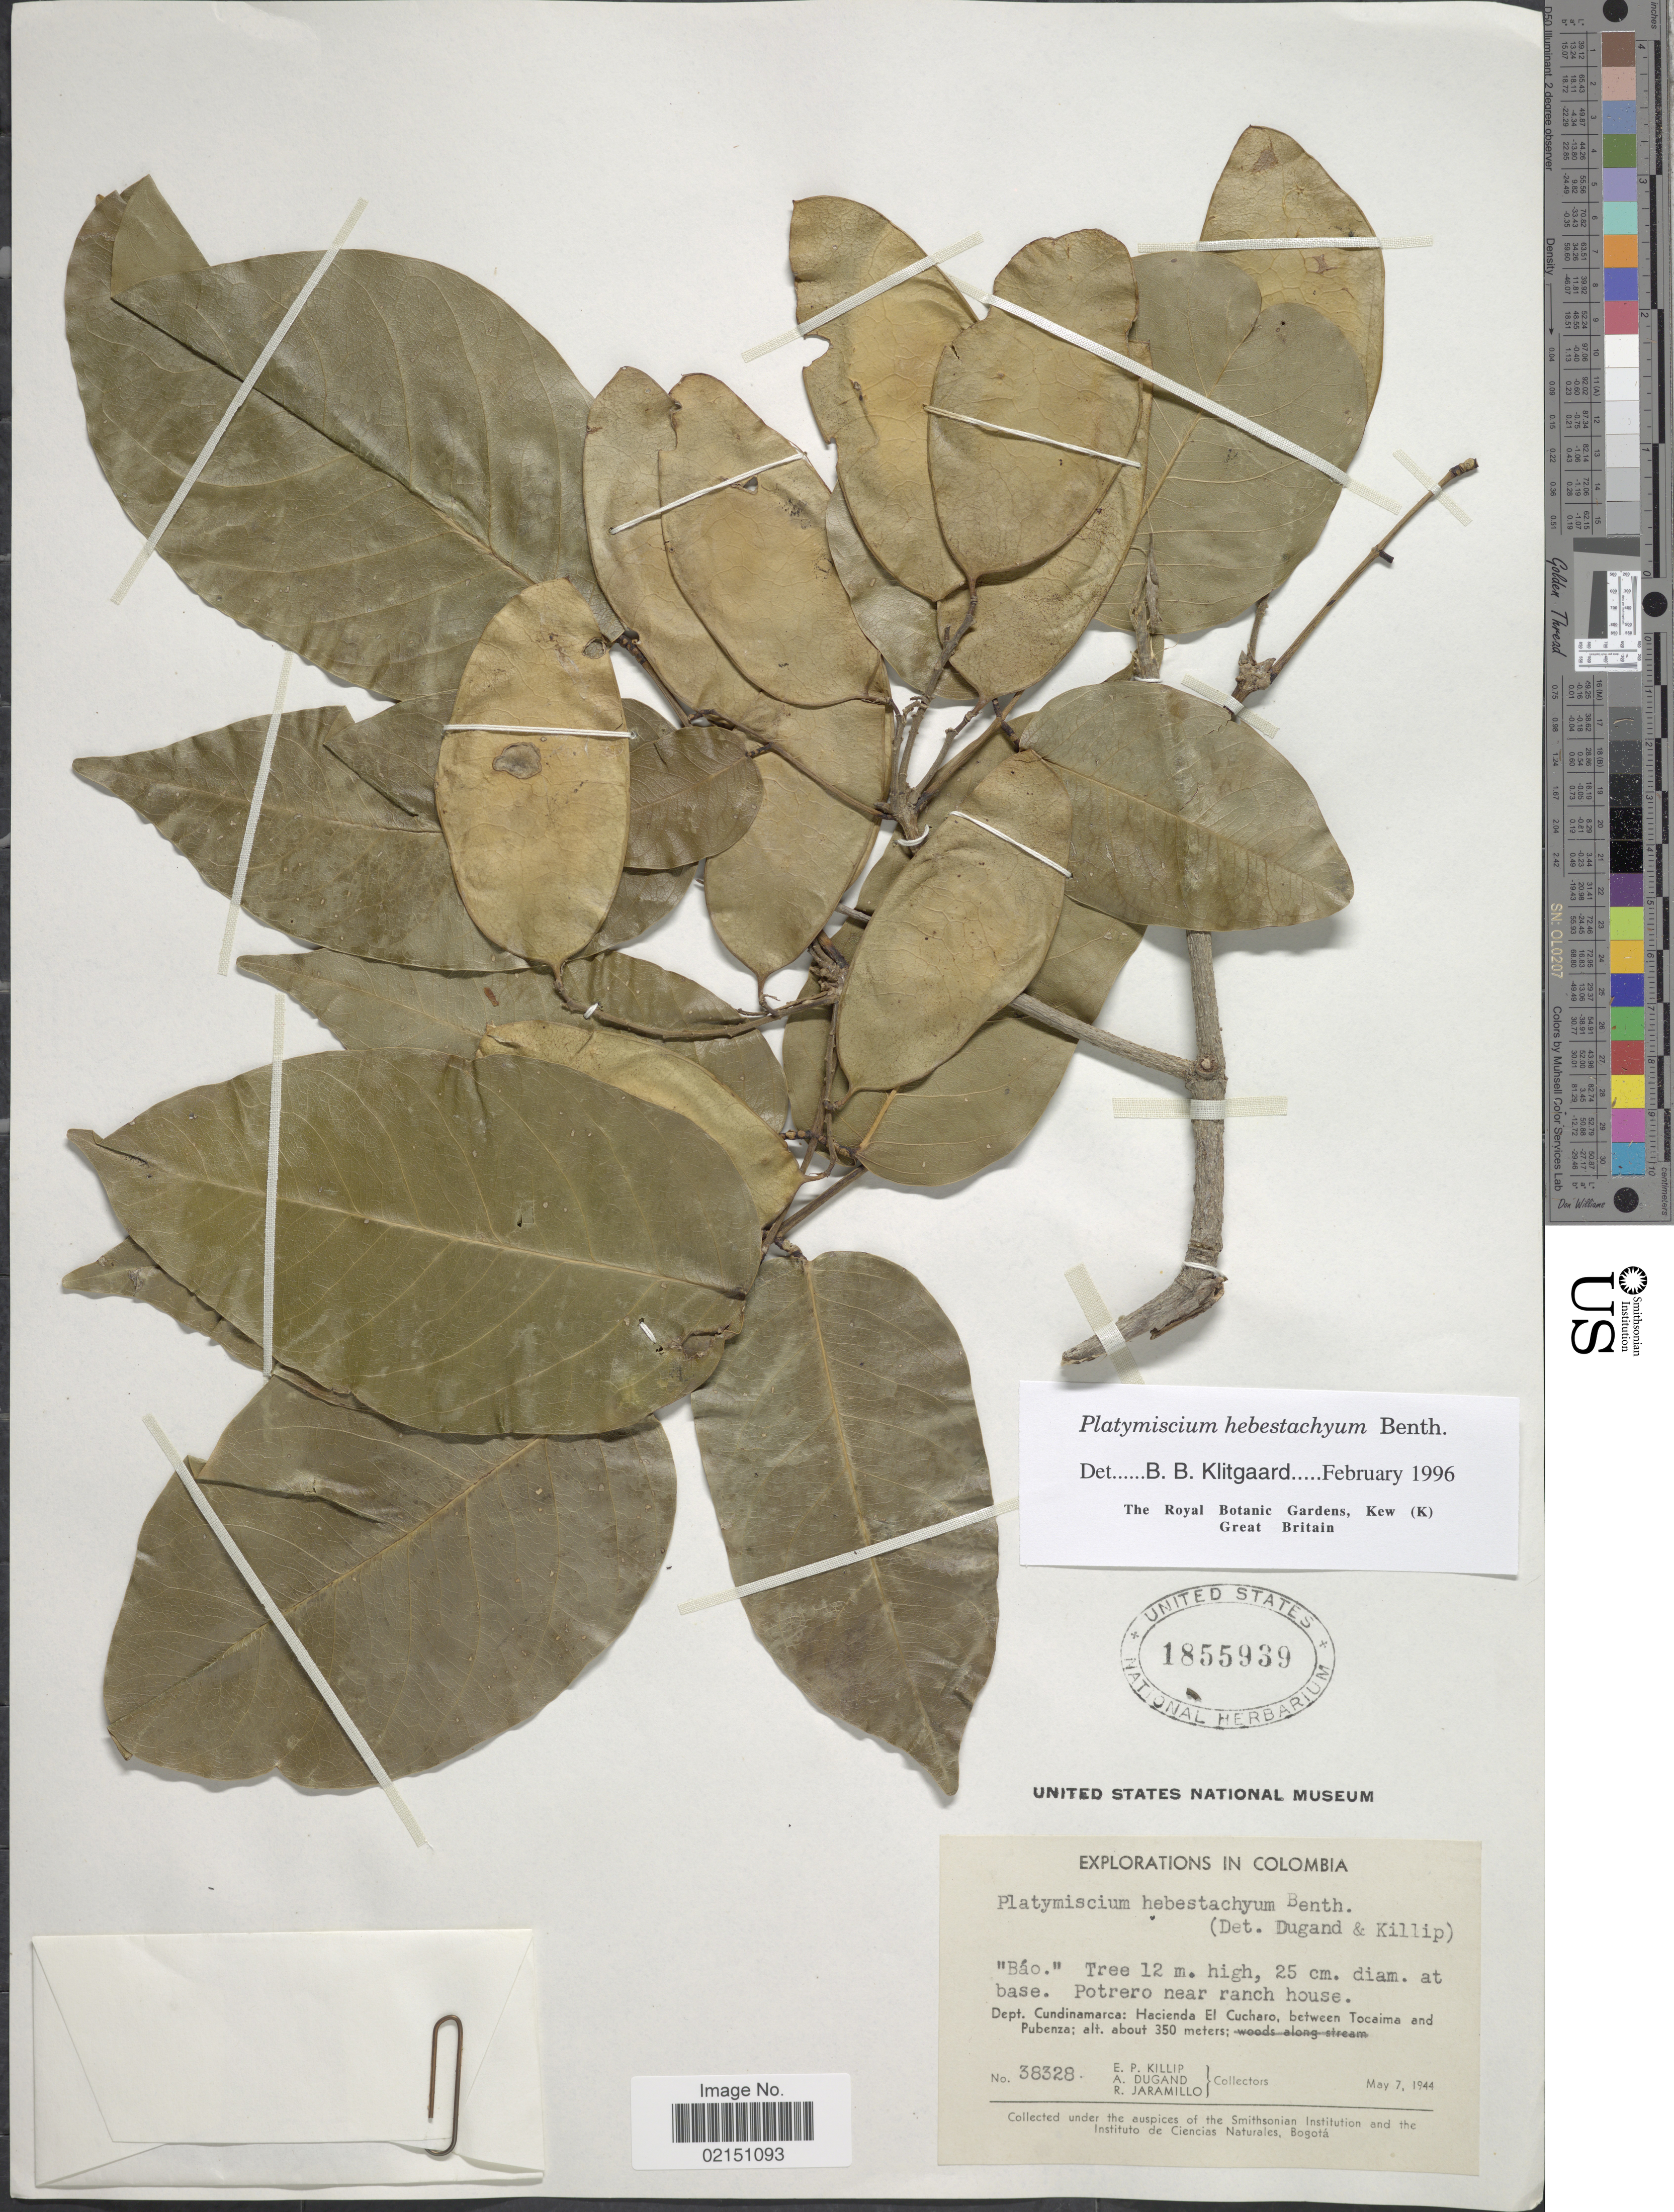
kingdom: Plantae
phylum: Tracheophyta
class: Magnoliopsida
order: Fabales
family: Fabaceae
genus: Platymiscium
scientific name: Platymiscium hebestachyum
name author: Benth.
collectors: E. P. Killip, A. Dugand & R. Jaramillo M.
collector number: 38328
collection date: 1944-05-07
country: Colombia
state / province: Cundinamarca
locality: Potrero near ranch house. Hacienda El Cucharo between Tocaima and Pubenza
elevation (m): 350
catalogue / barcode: US 1855939